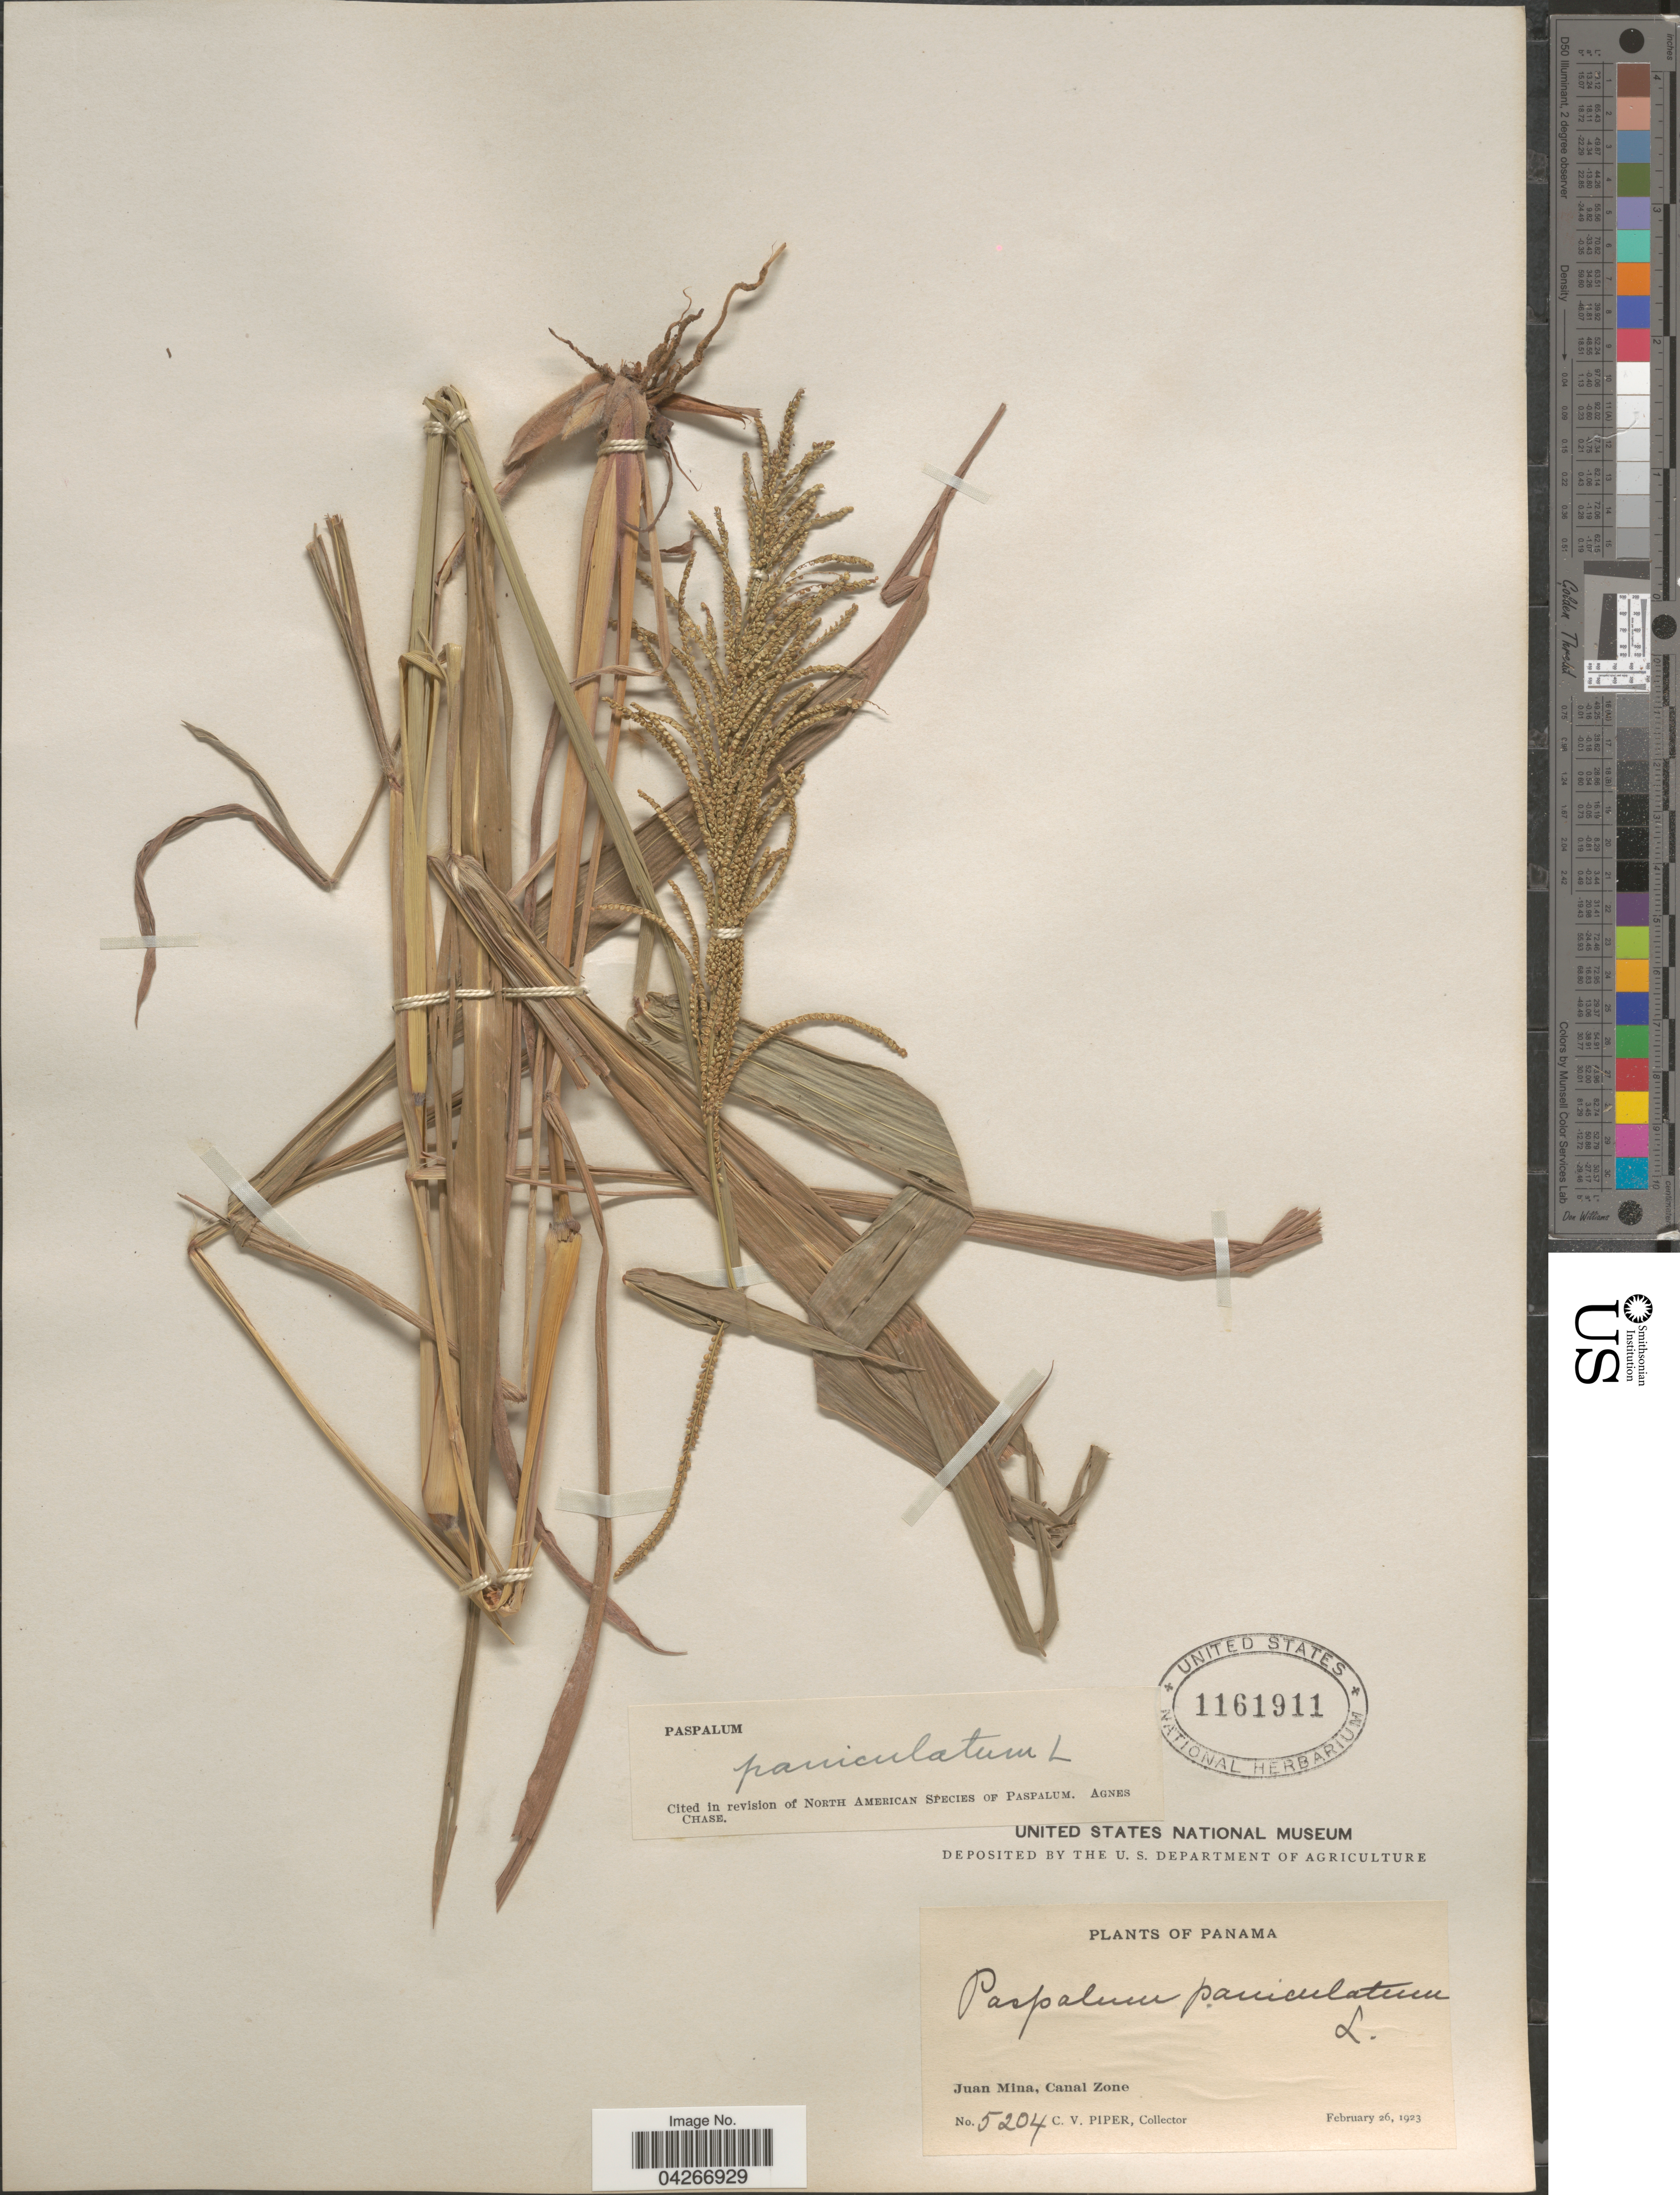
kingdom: Plantae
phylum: Tracheophyta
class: Liliopsida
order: Poales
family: Poaceae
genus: Paspalum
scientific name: Paspalum paniculatum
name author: L.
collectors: C. V. Piper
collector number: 5204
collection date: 1923-02-26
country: Panama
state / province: Colón / Panamá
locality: Juan Mina, Canal Zone.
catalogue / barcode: US 1161911